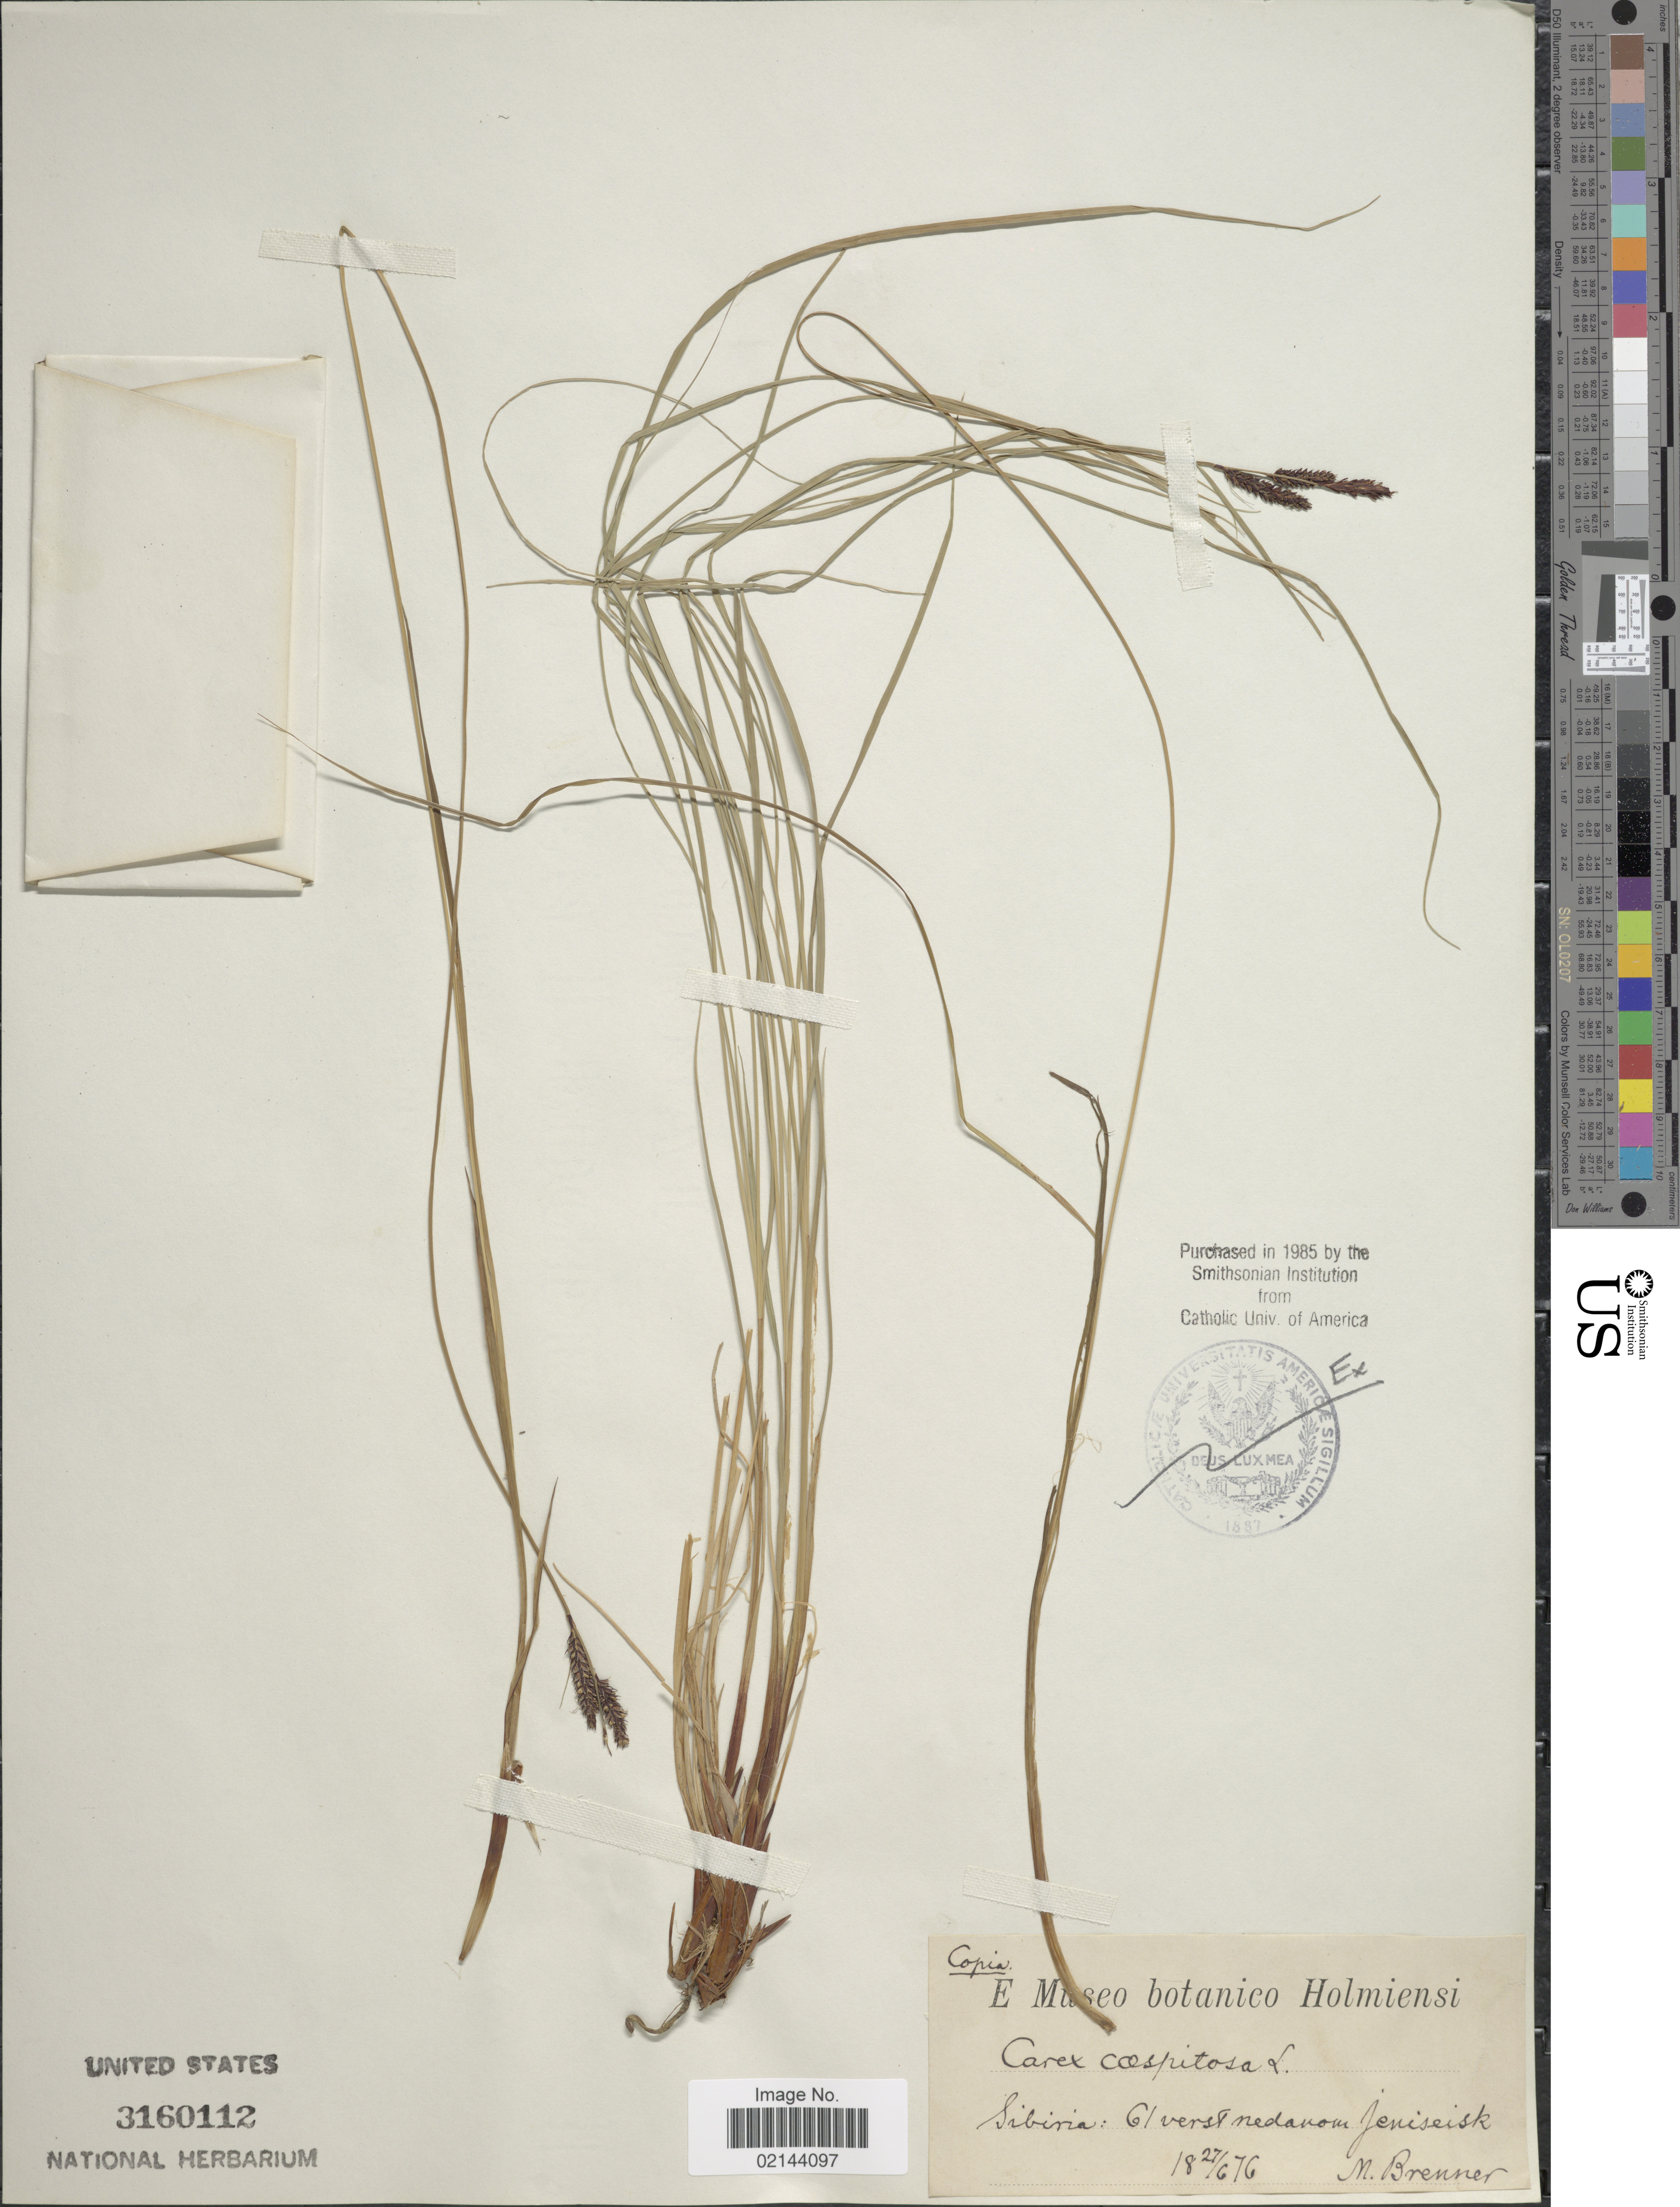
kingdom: Plantae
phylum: Tracheophyta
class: Liliopsida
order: Poales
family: Cyperaceae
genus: Carex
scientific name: Carex cespitosa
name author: L.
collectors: M. Brenner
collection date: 1876-06-27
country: Russian Federation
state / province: Krasnoyarsk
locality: Sibiria: 61 verst (65 km) from Jeniseisk (Yeniseysk)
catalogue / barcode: US 3160112